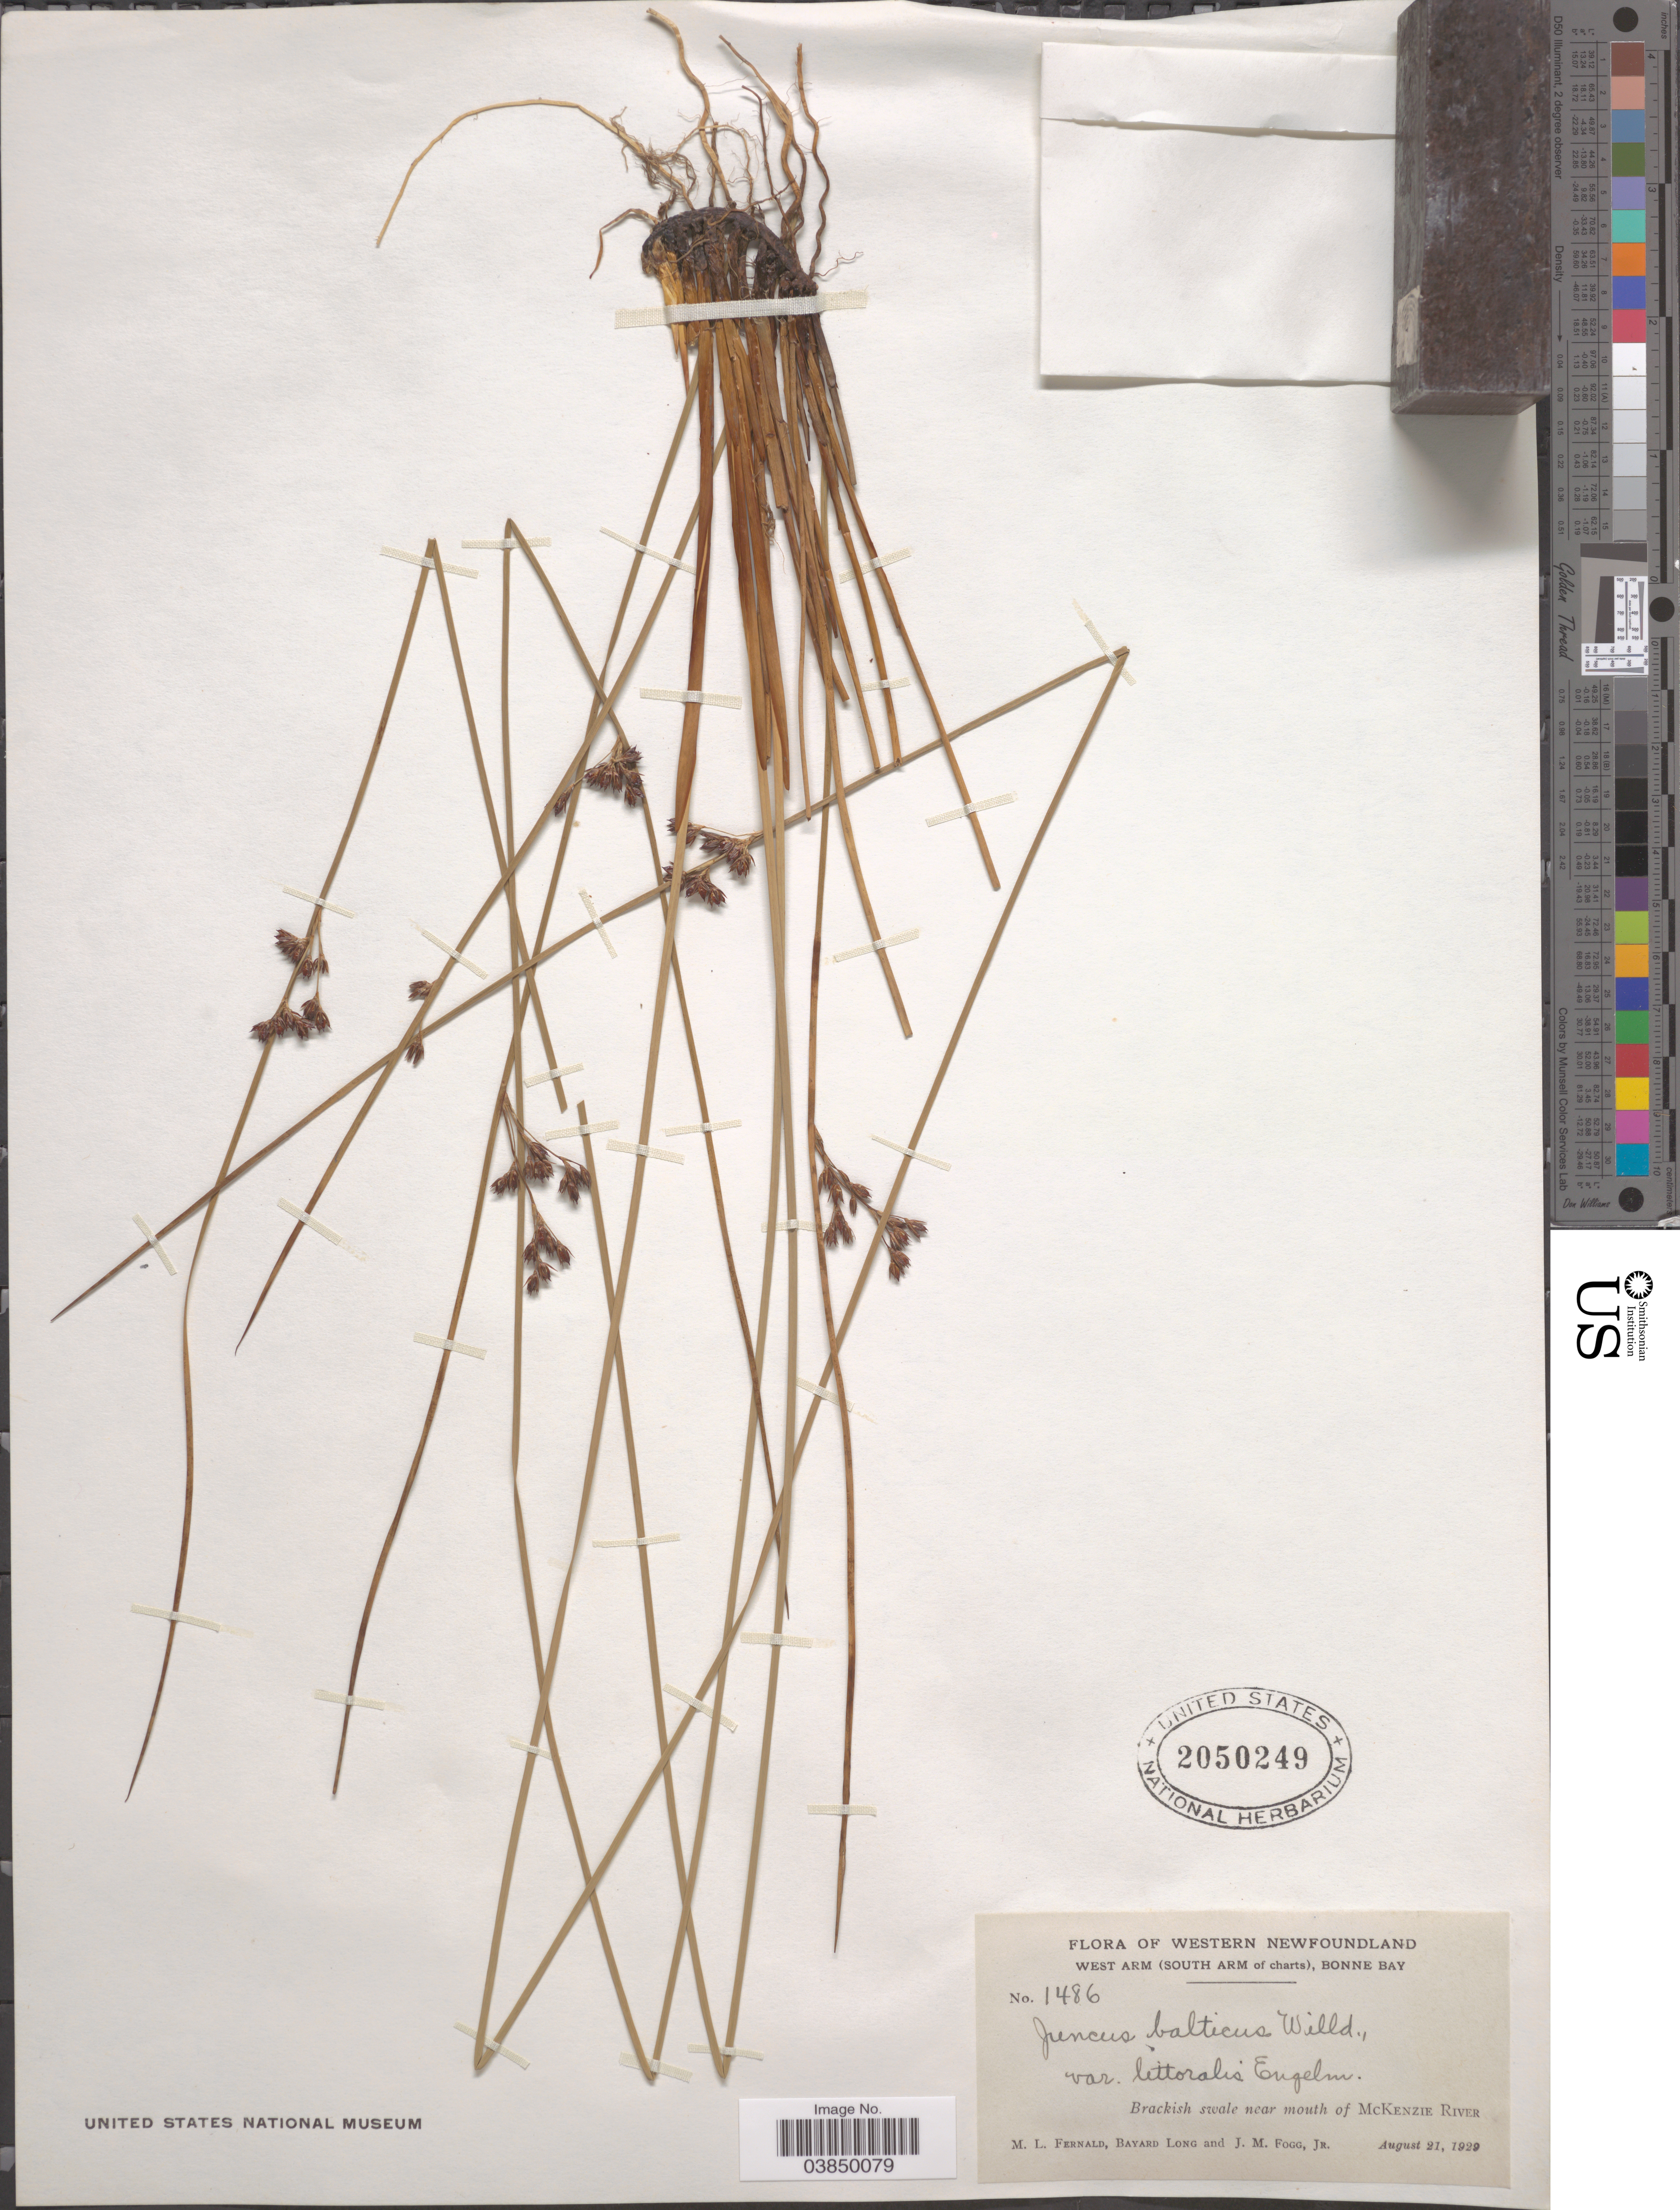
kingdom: Plantae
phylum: Tracheophyta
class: Liliopsida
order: Poales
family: Juncaceae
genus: Juncus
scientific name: Juncus balticus var. littoralis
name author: Engelm.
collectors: M. L. Fernald, B. Long & J. Fogg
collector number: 1486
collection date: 1929-08-21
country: Canada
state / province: Newfoundland and Labrador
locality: Western Newfoundland. West Arm (South Arm of charts), Bonne Bay. Near mouth of McKenzie River.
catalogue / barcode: US 2050249